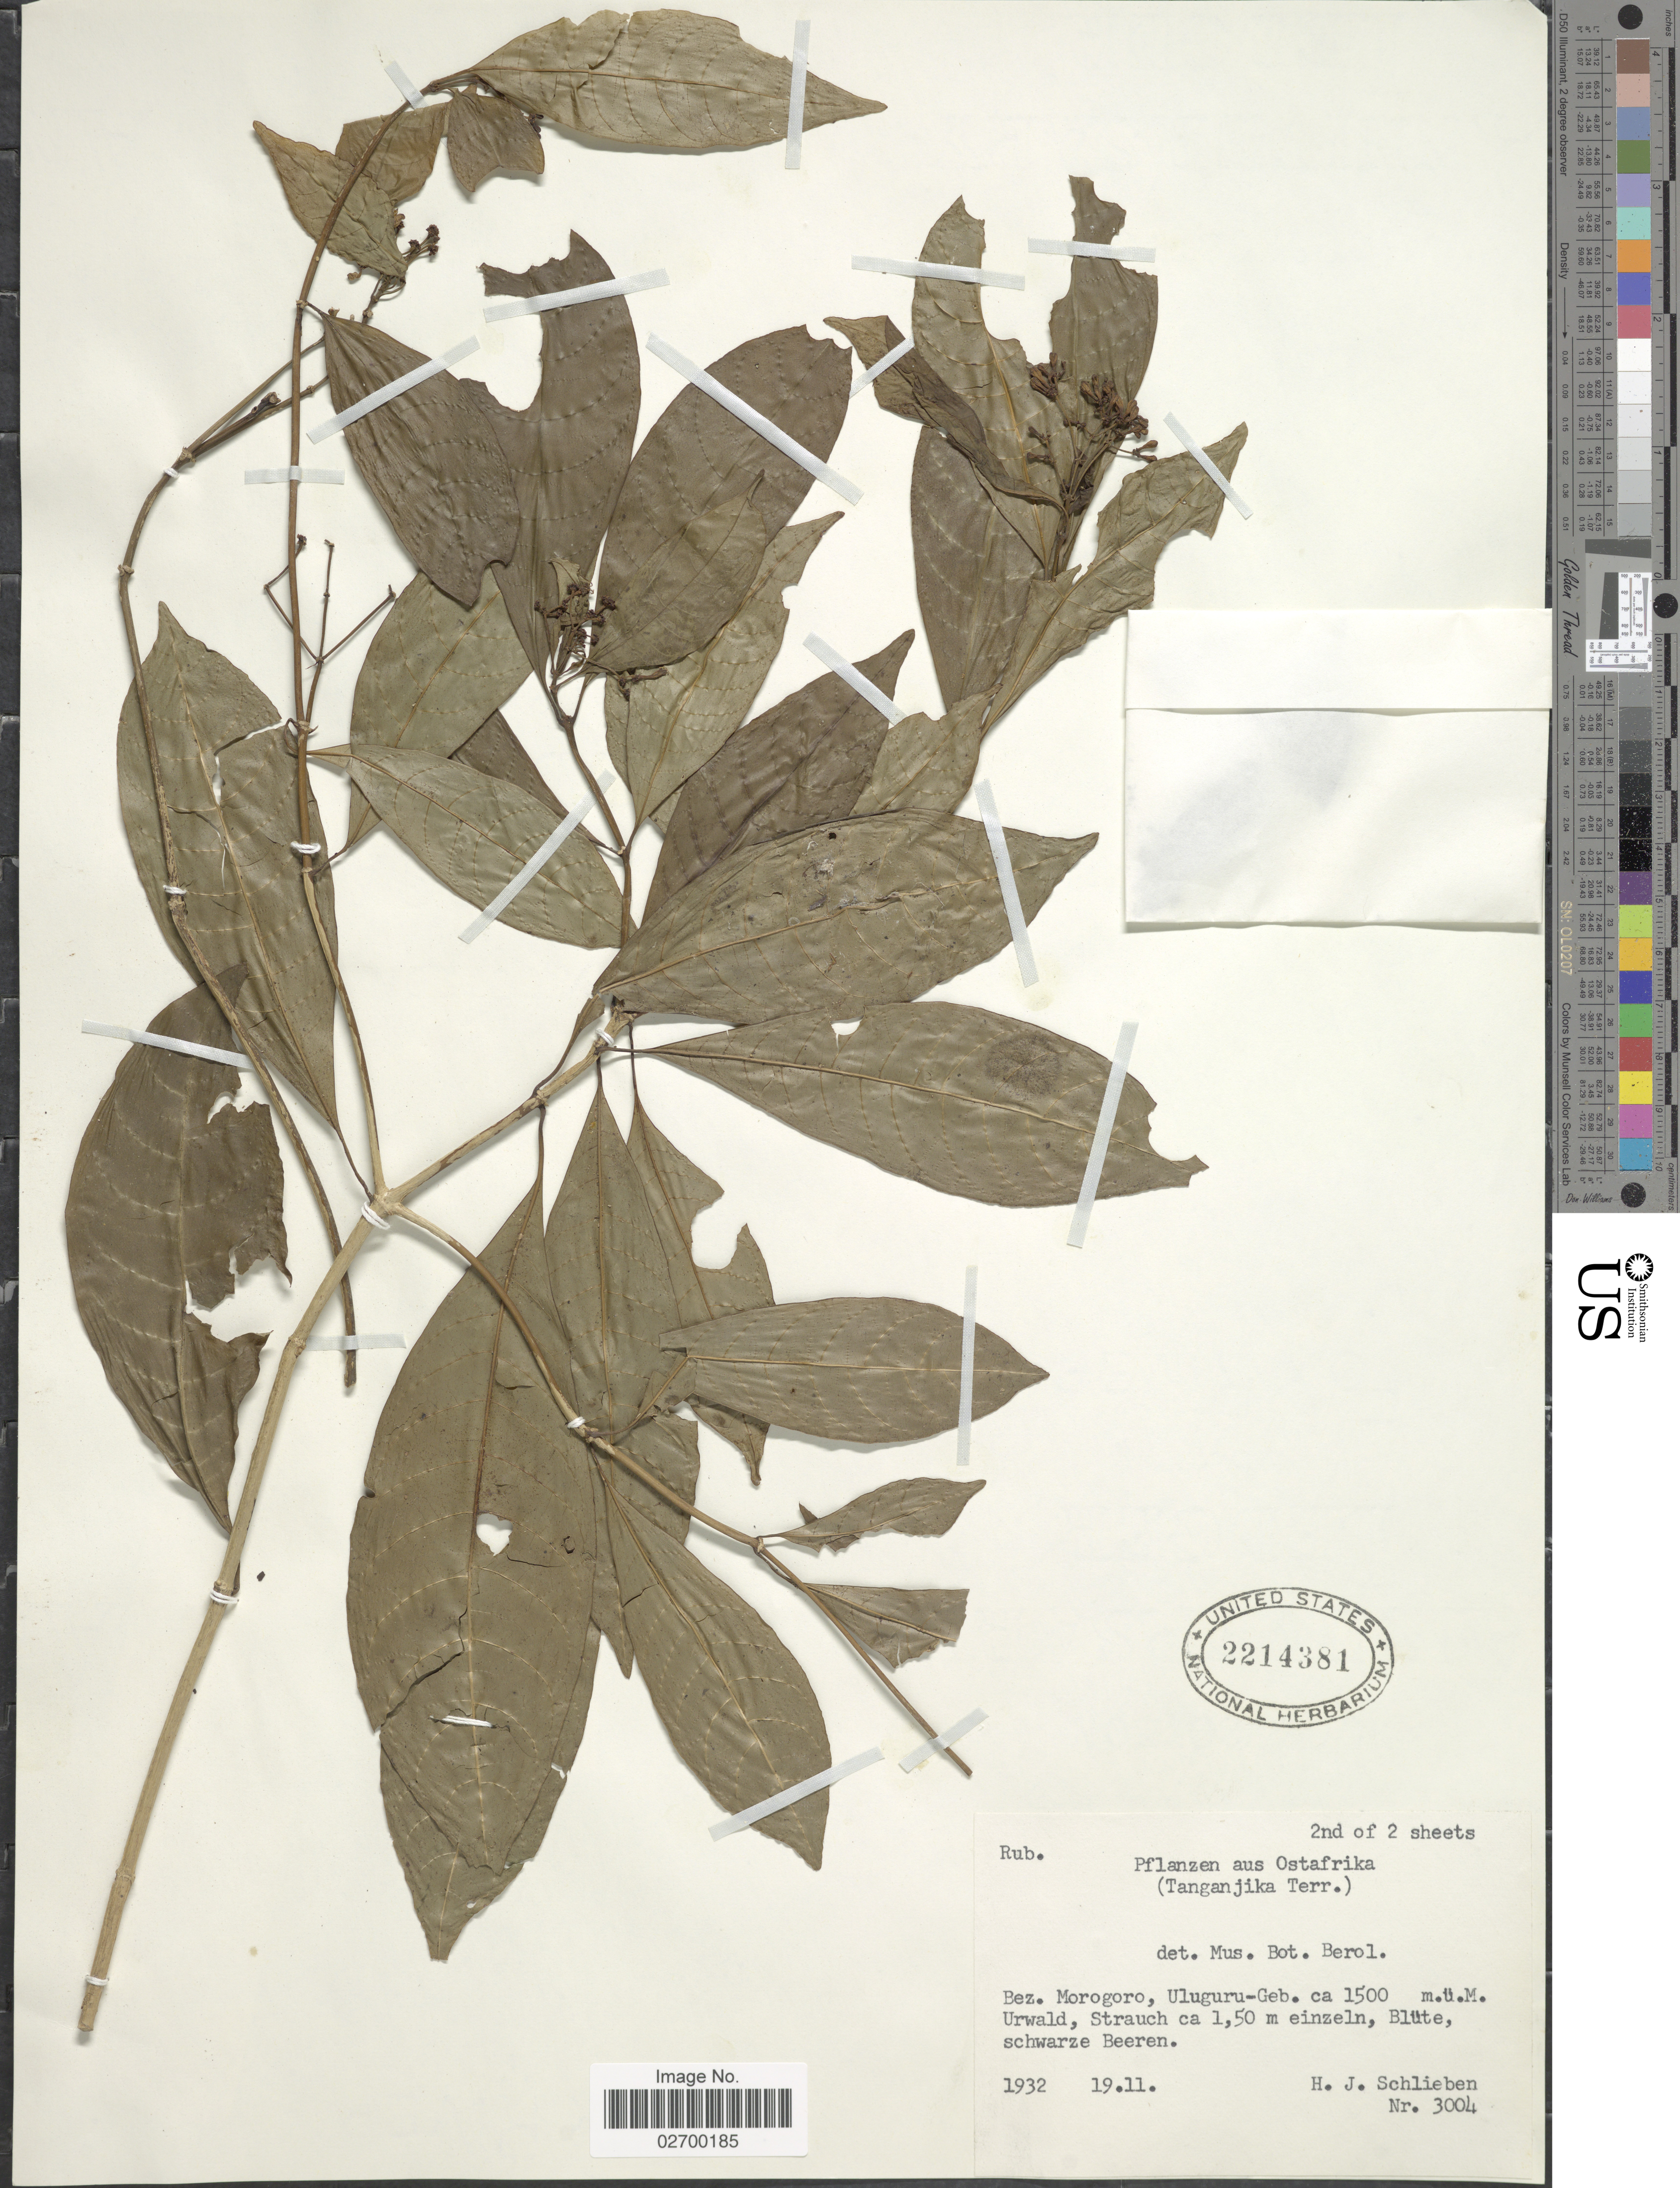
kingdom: Plantae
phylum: Tracheophyta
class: Magnoliopsida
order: Gentianales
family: Rubiaceae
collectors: H. J. Schlieben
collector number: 3004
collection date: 1932-11-19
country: Tanzania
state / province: Morogoro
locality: Ostafrika. (Tanganjika Terr.) Bez. Morogoro, Uluguru-Geb. Urwald.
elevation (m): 1500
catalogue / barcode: US 2214381